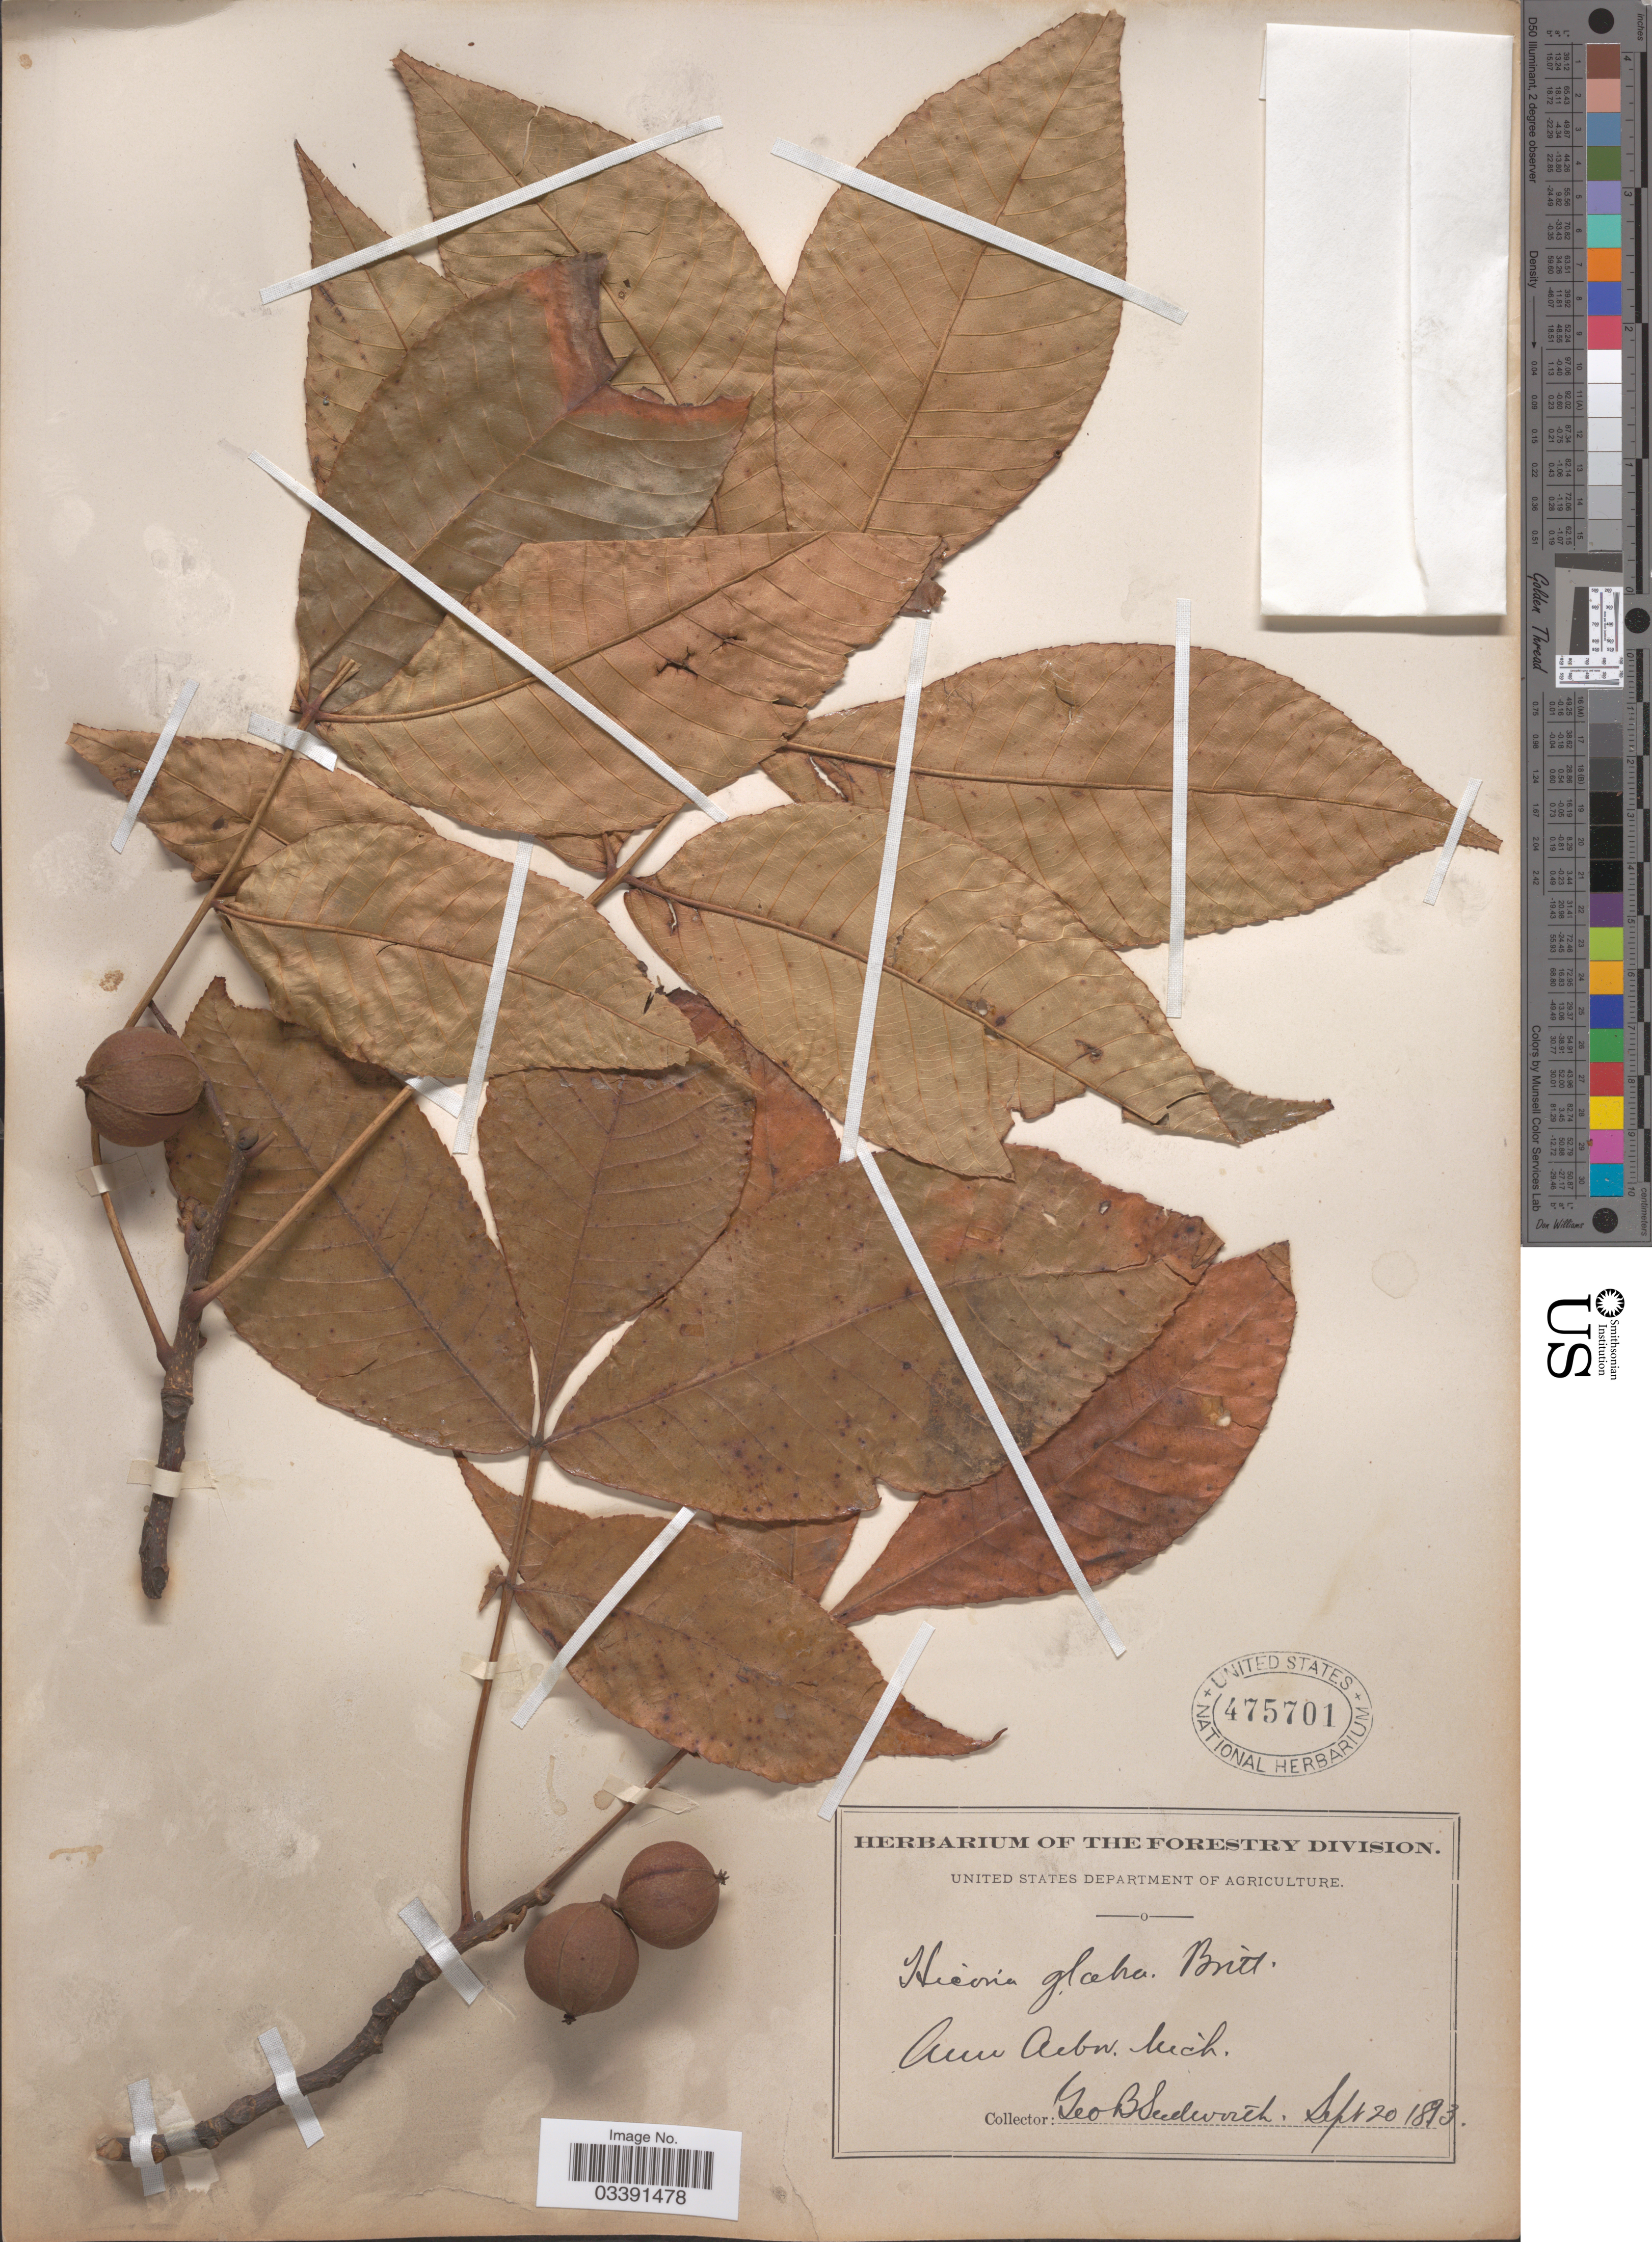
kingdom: Plantae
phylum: Tracheophyta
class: Magnoliopsida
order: Fagales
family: Juglandaceae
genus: Carya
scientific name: Carya glabra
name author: (Mill.) Sweet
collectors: G. B. Sudworth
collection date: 1893-09-20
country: United States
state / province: Michigan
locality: Ann Arbor.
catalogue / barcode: US 475701